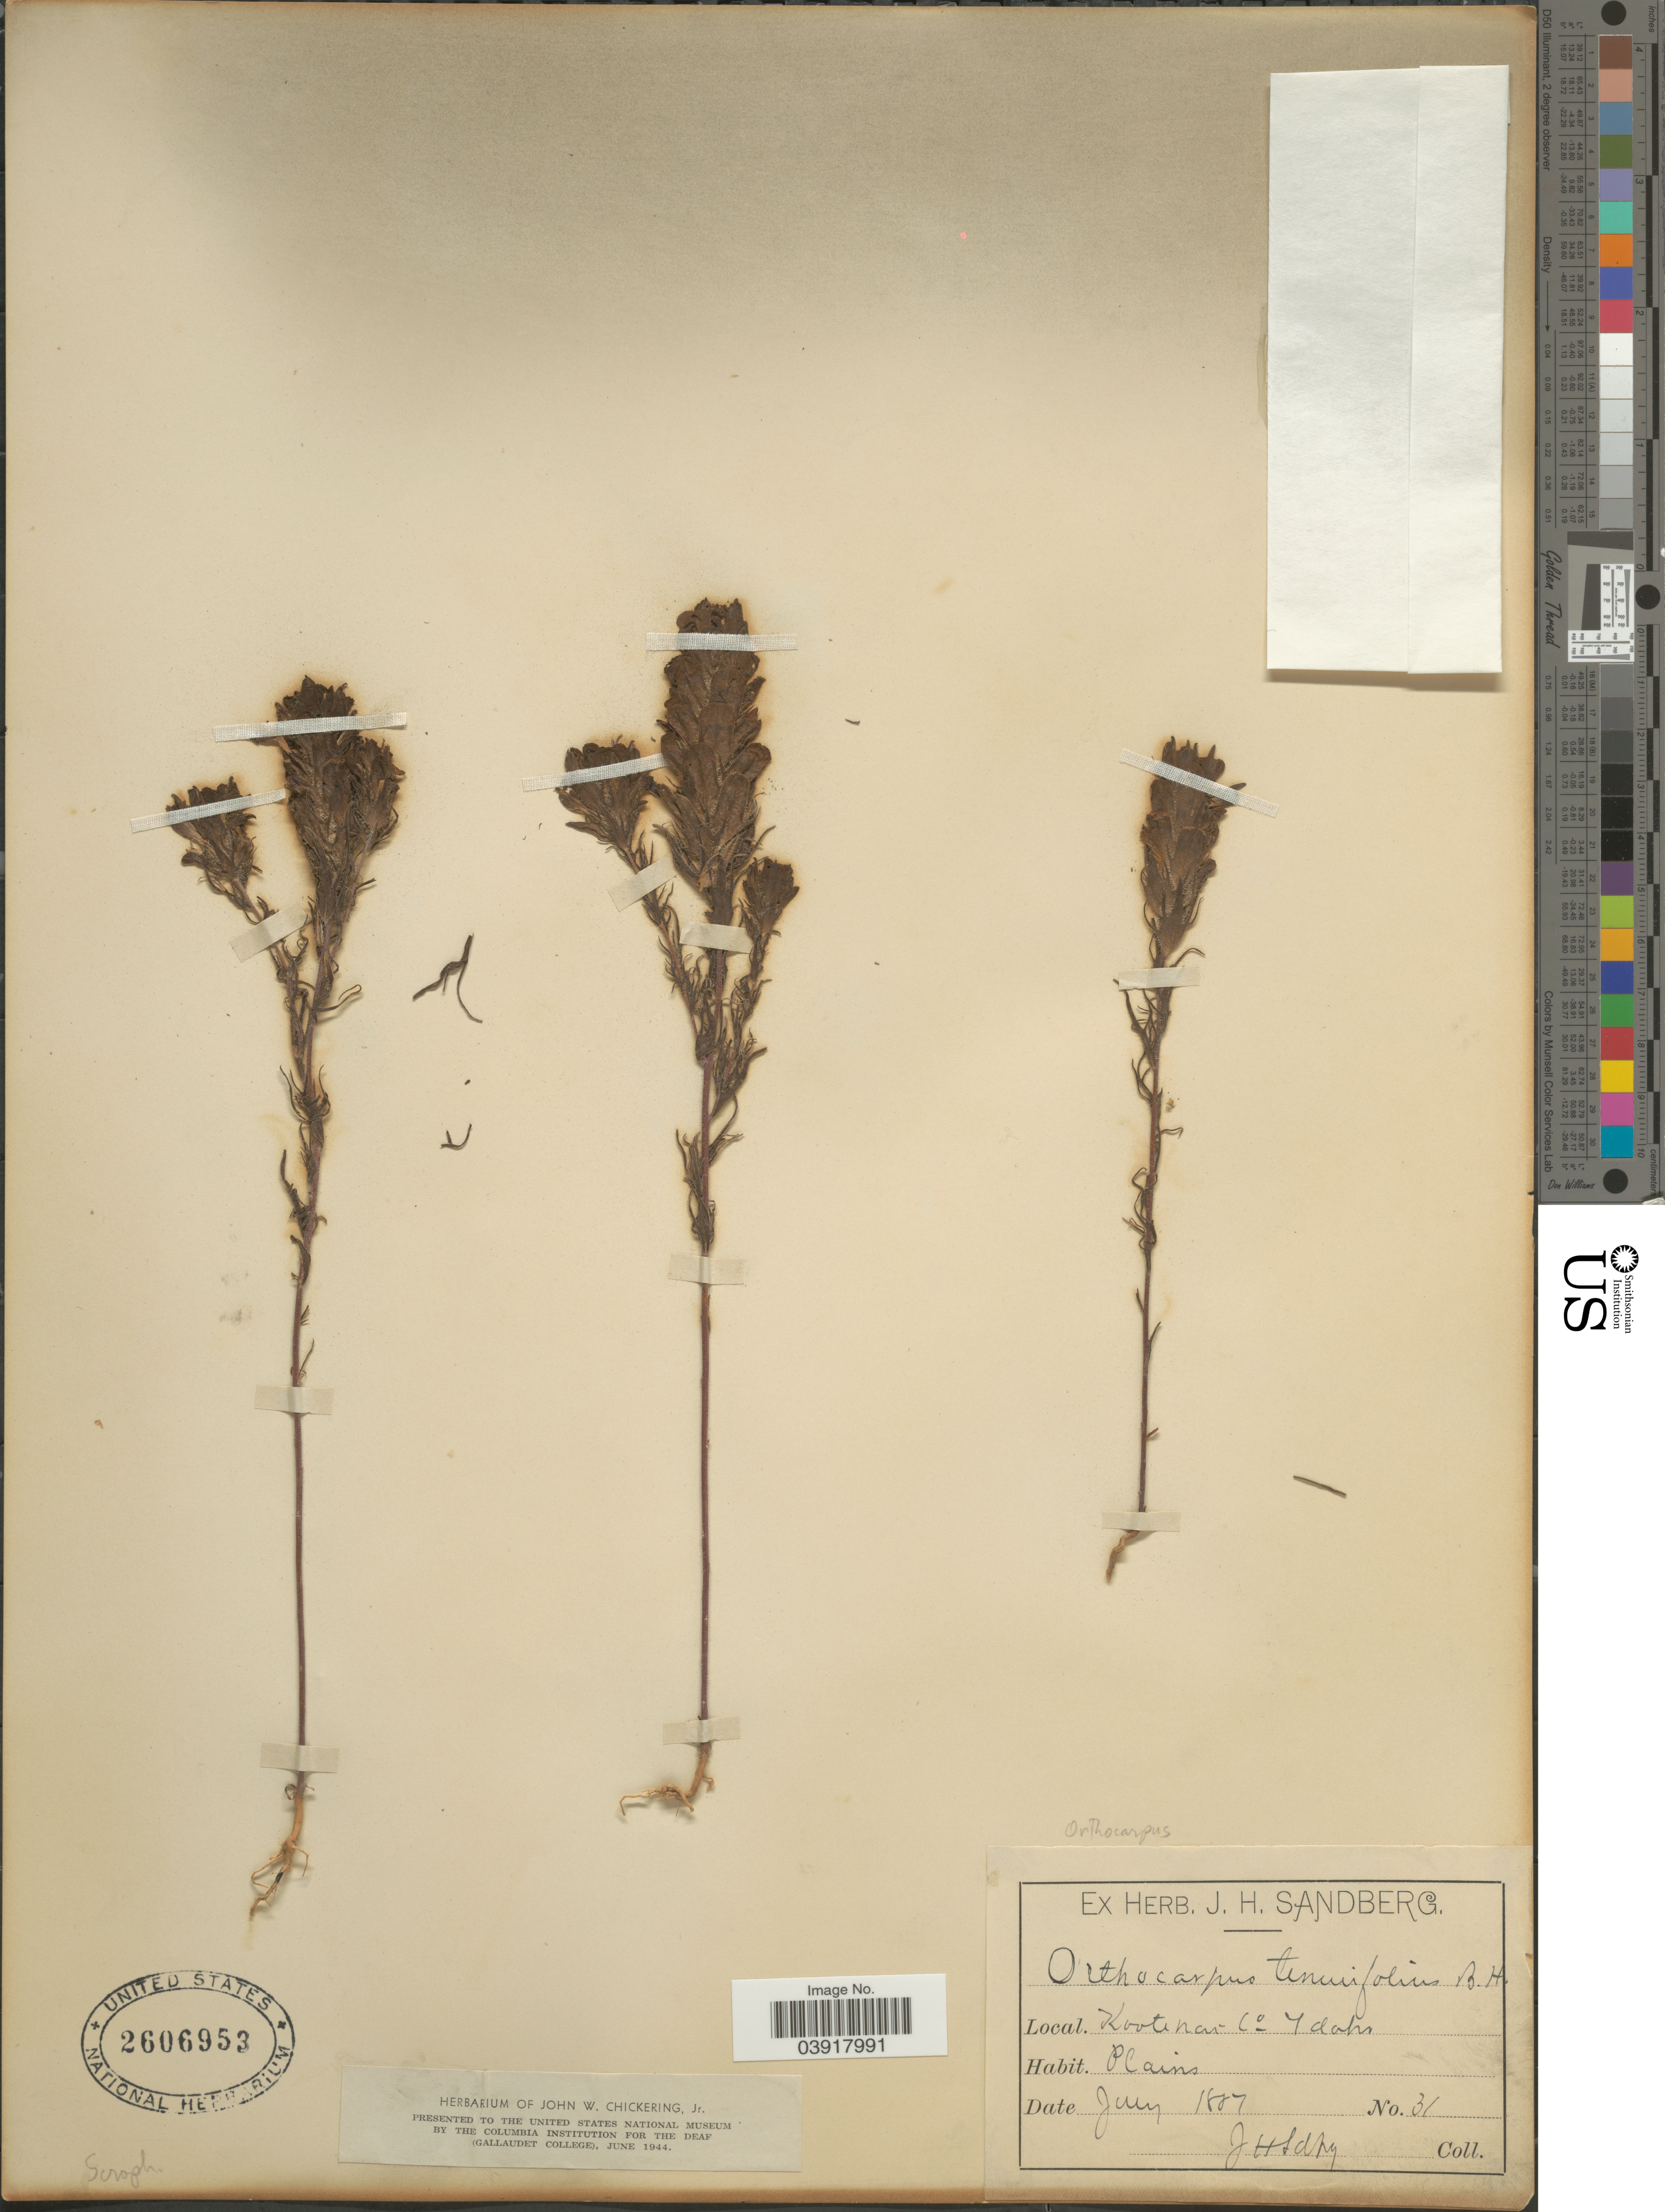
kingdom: Plantae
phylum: Tracheophyta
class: Magnoliopsida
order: Lamiales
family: Orobanchaceae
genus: Orthocarpus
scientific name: Orthocarpus tenuifolius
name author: (Pursh) Benth.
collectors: J. H. Sandberg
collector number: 31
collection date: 1887-07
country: United States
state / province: Idaho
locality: Kootenai Co.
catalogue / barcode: US 2606953